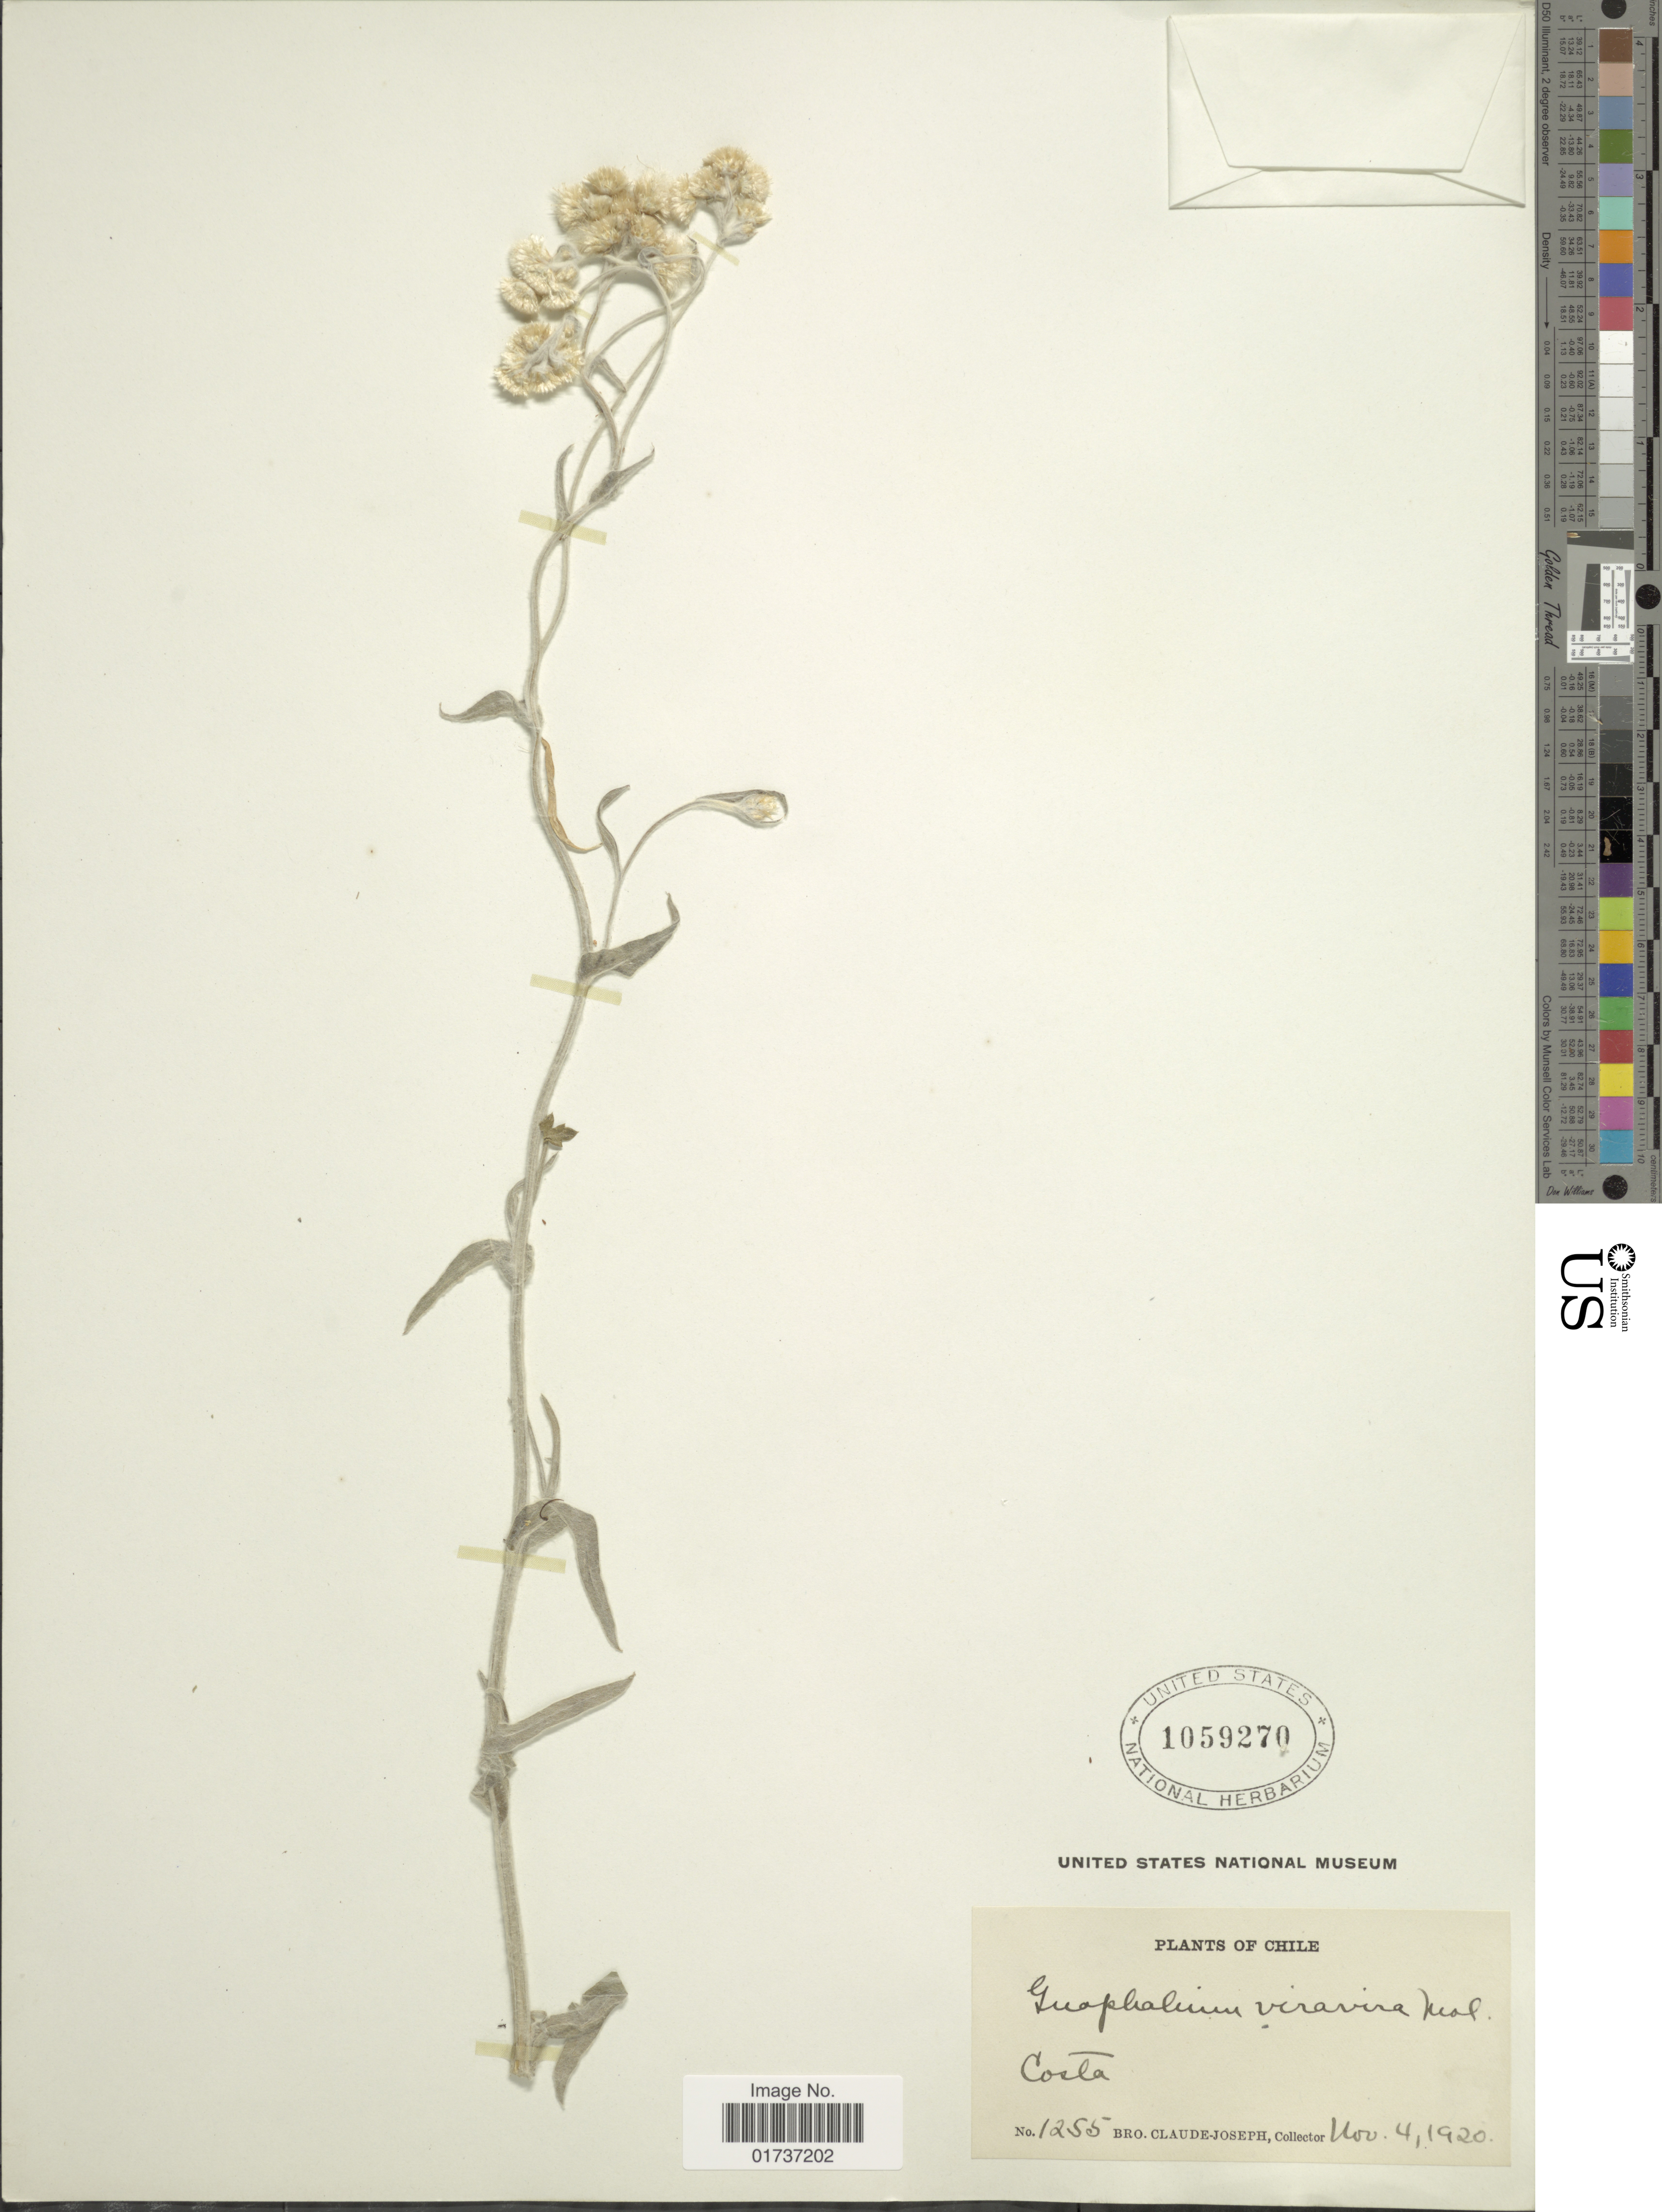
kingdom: Plantae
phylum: Tracheophyta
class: Magnoliopsida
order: Asterales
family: Asteraceae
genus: Gnaphalium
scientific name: Gnaphalium vira-vira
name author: Molina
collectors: Bro. Claude-Joseph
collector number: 1255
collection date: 1920-11-04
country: Chile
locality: Costa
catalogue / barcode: US 1059270